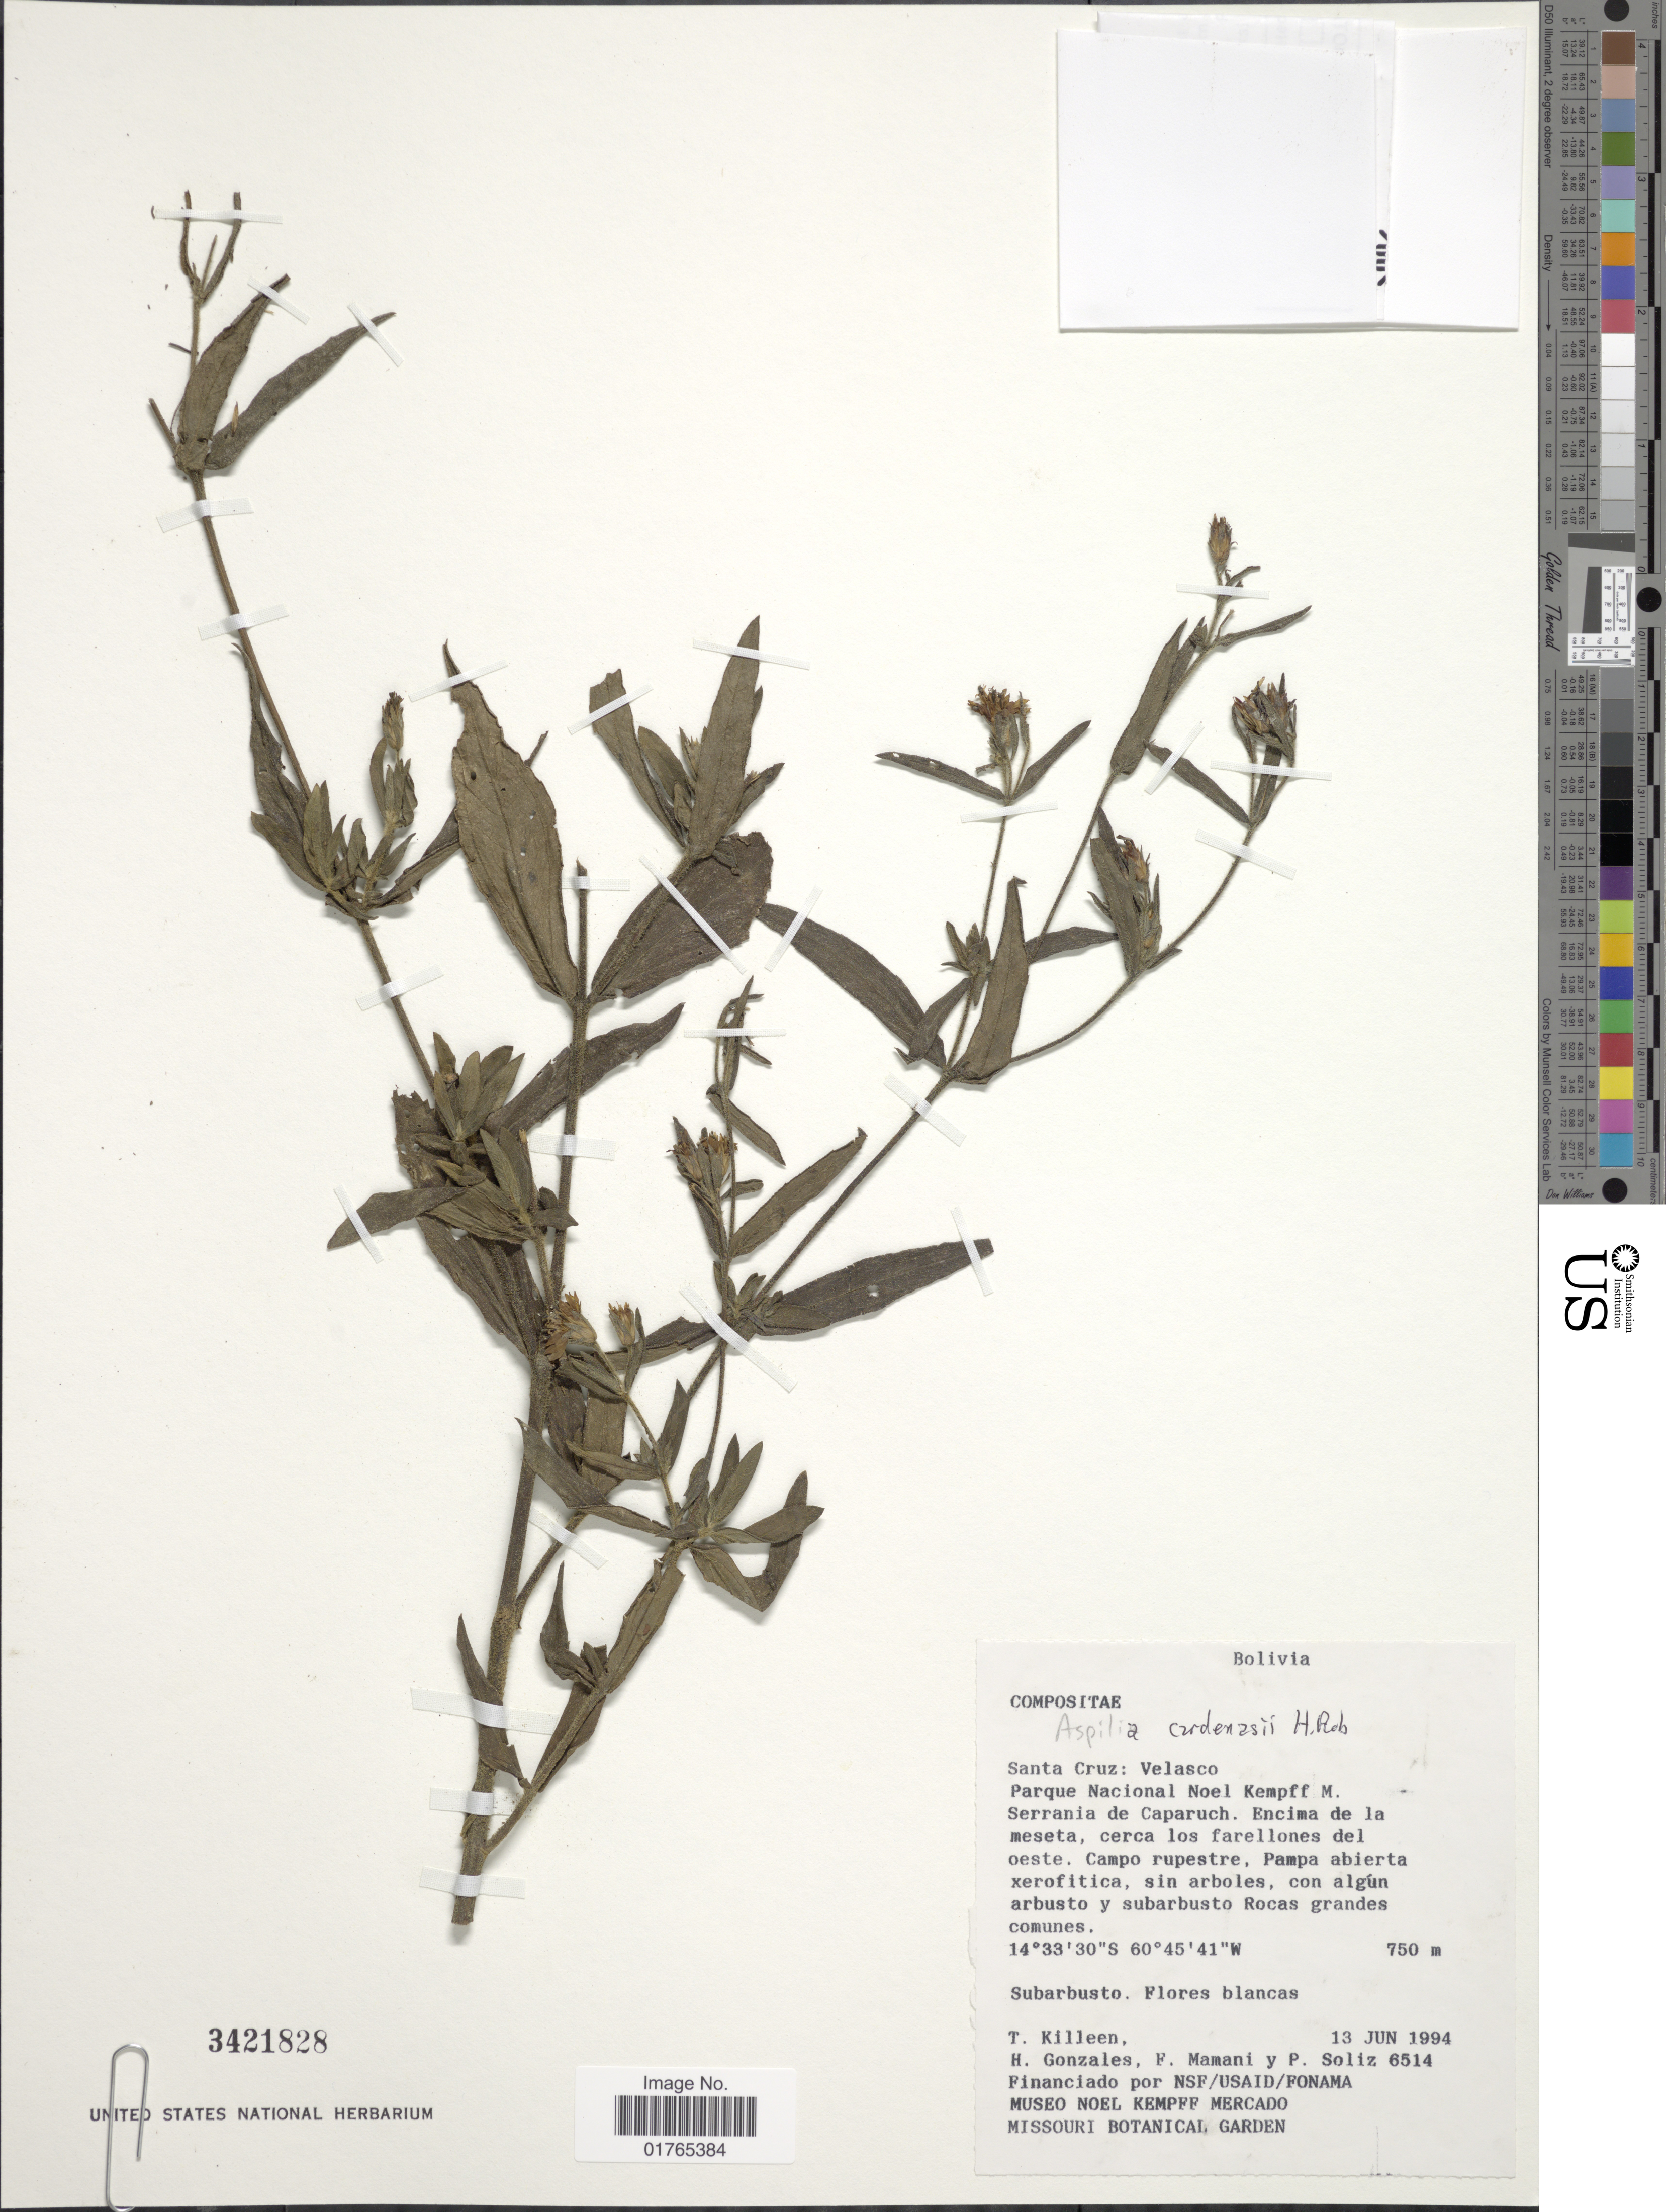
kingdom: Plantae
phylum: Tracheophyta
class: Magnoliopsida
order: Asterales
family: Asteraceae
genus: Aspilia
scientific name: Aspilia cardenasii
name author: H. Rob.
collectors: T. J. Killeen, H. Gonzales, F. Mamani & P. Soliz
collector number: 6514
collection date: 1994-06-13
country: Bolivia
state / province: Santa Cruz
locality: Velasco, Parque Nacional Kempff M. Serrania de Caparuch, encima de la meseta, campo rupestre, Pampa abierto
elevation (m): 750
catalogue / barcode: US 3421828